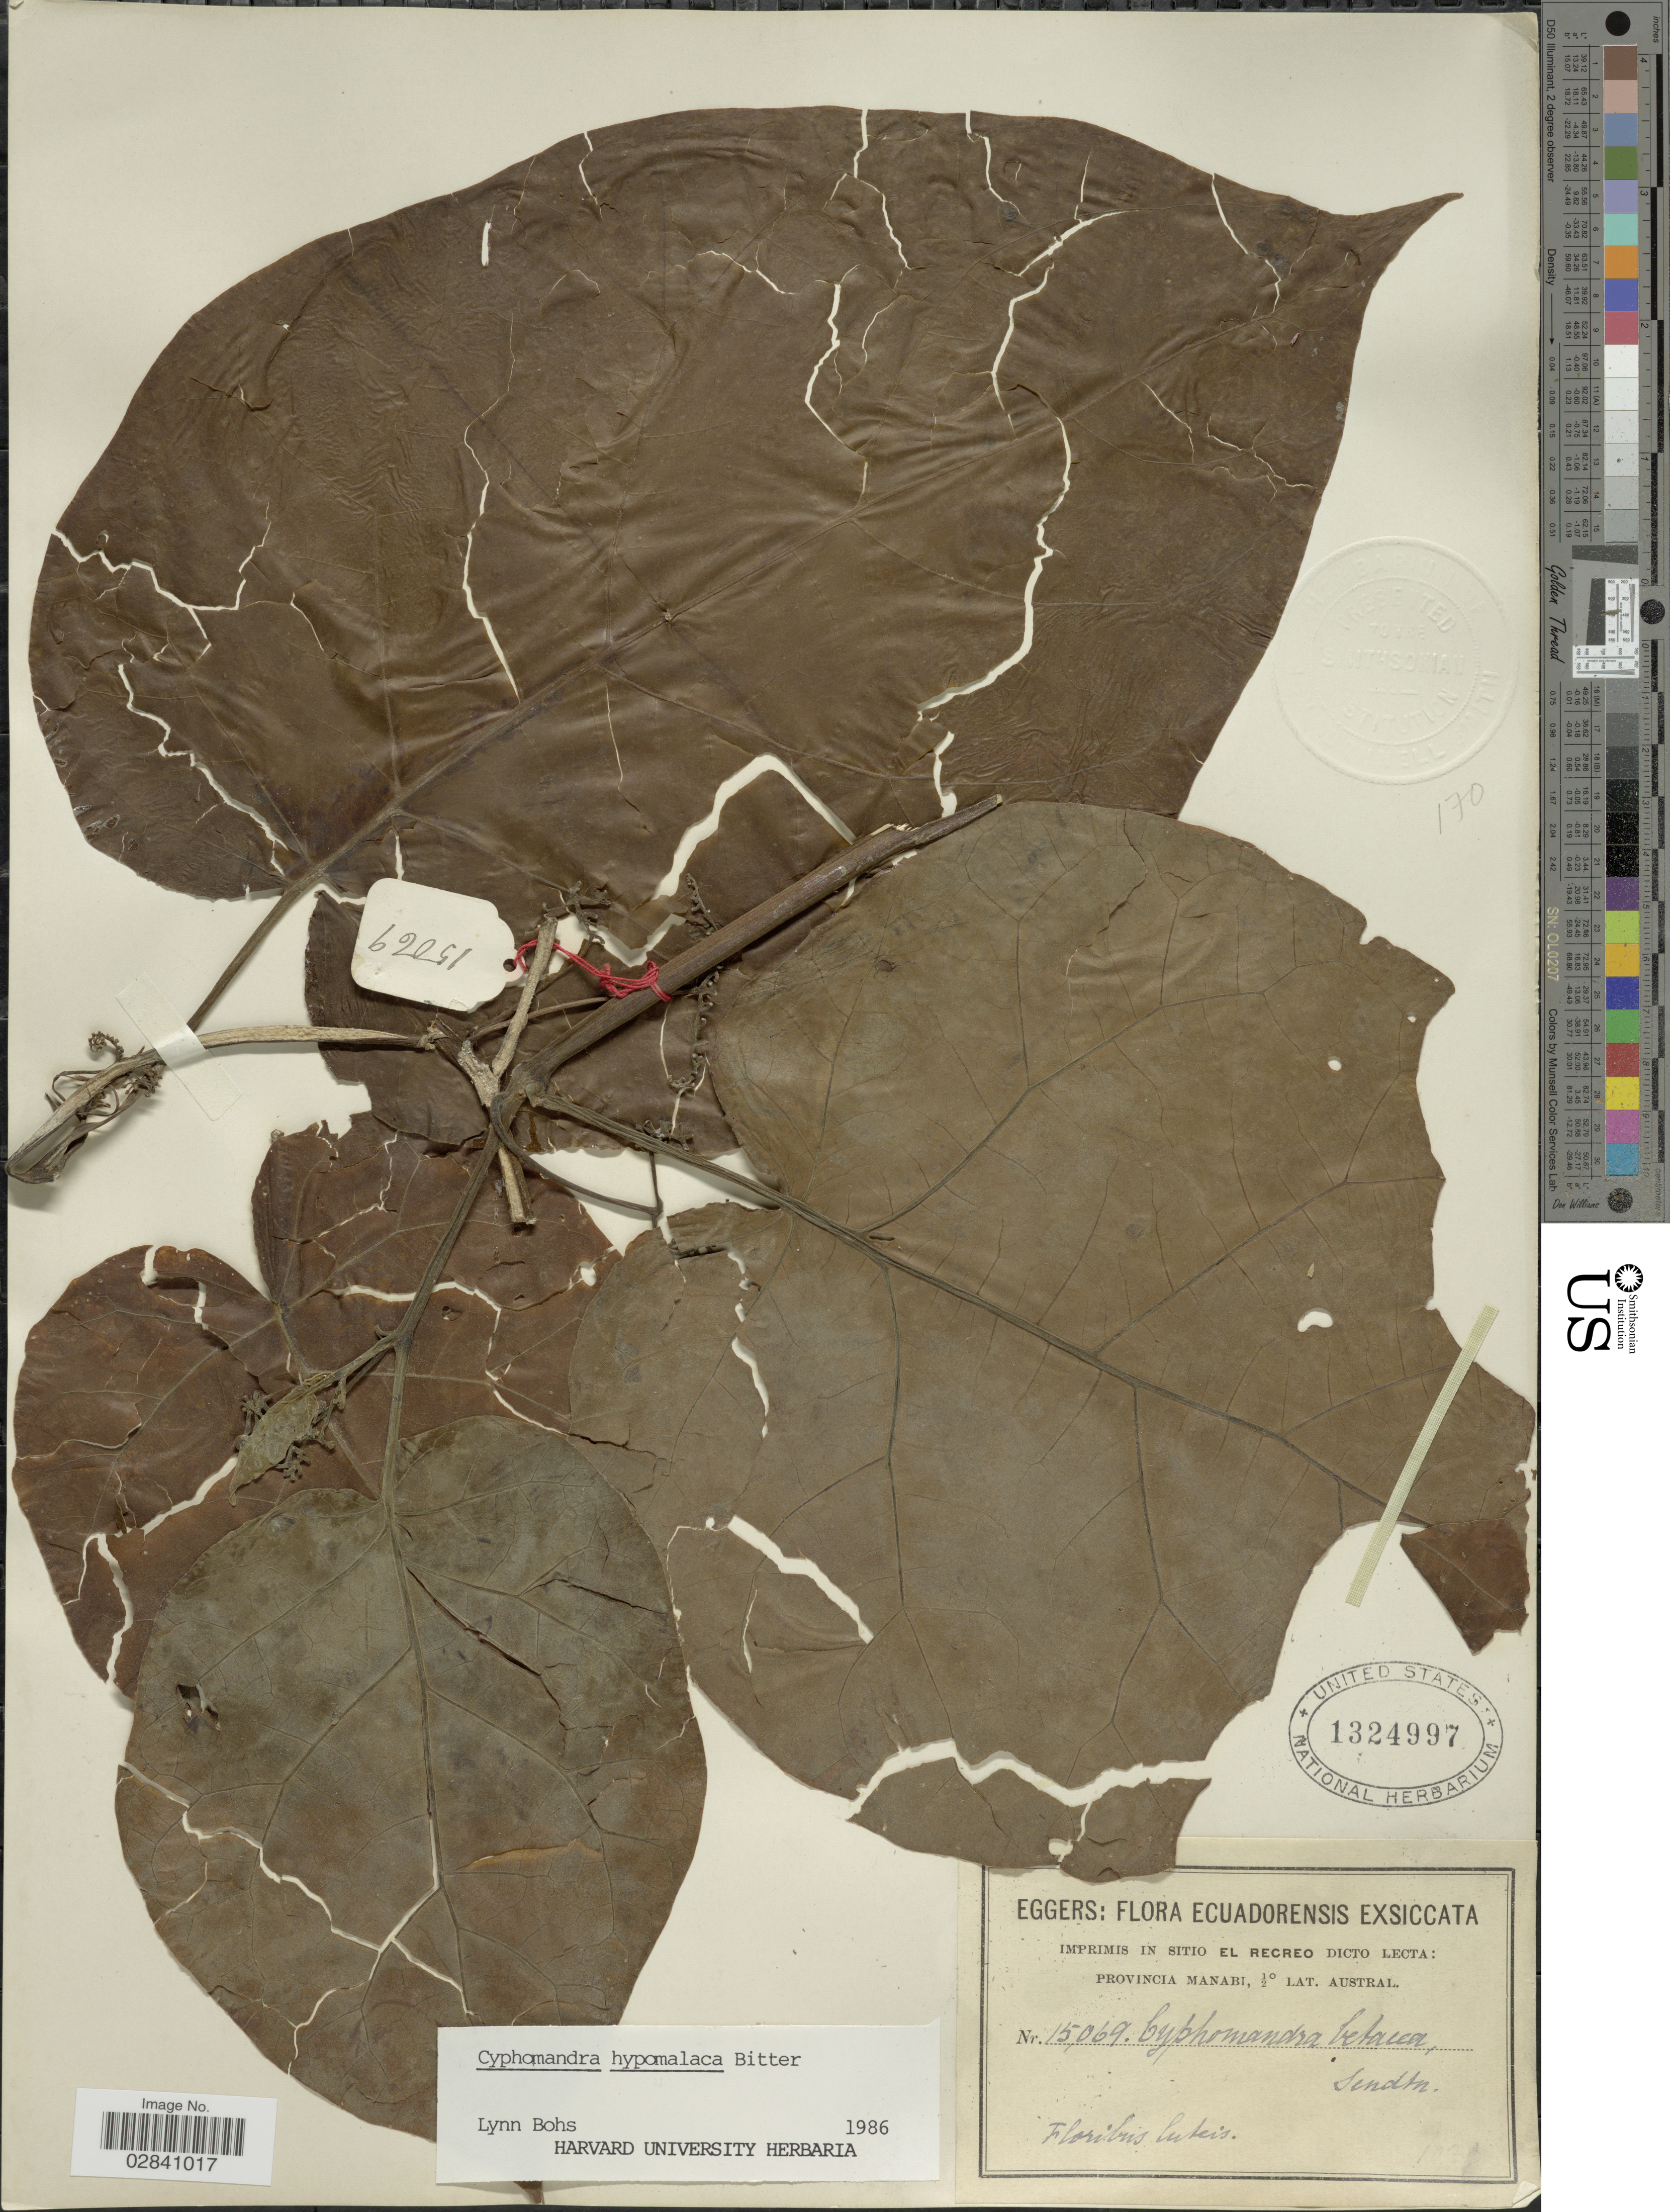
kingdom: Plantae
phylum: Tracheophyta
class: Magnoliopsida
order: Solanales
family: Solanaceae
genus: Cyphomandra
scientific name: Cyphomandra hypomalaca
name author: Bitter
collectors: -. Eggers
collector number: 15069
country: Ecuador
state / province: Manabí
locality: Imrpimis in sitio El Recreo Dicto Lecta: Austral. [unsure placement]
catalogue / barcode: US 1324997